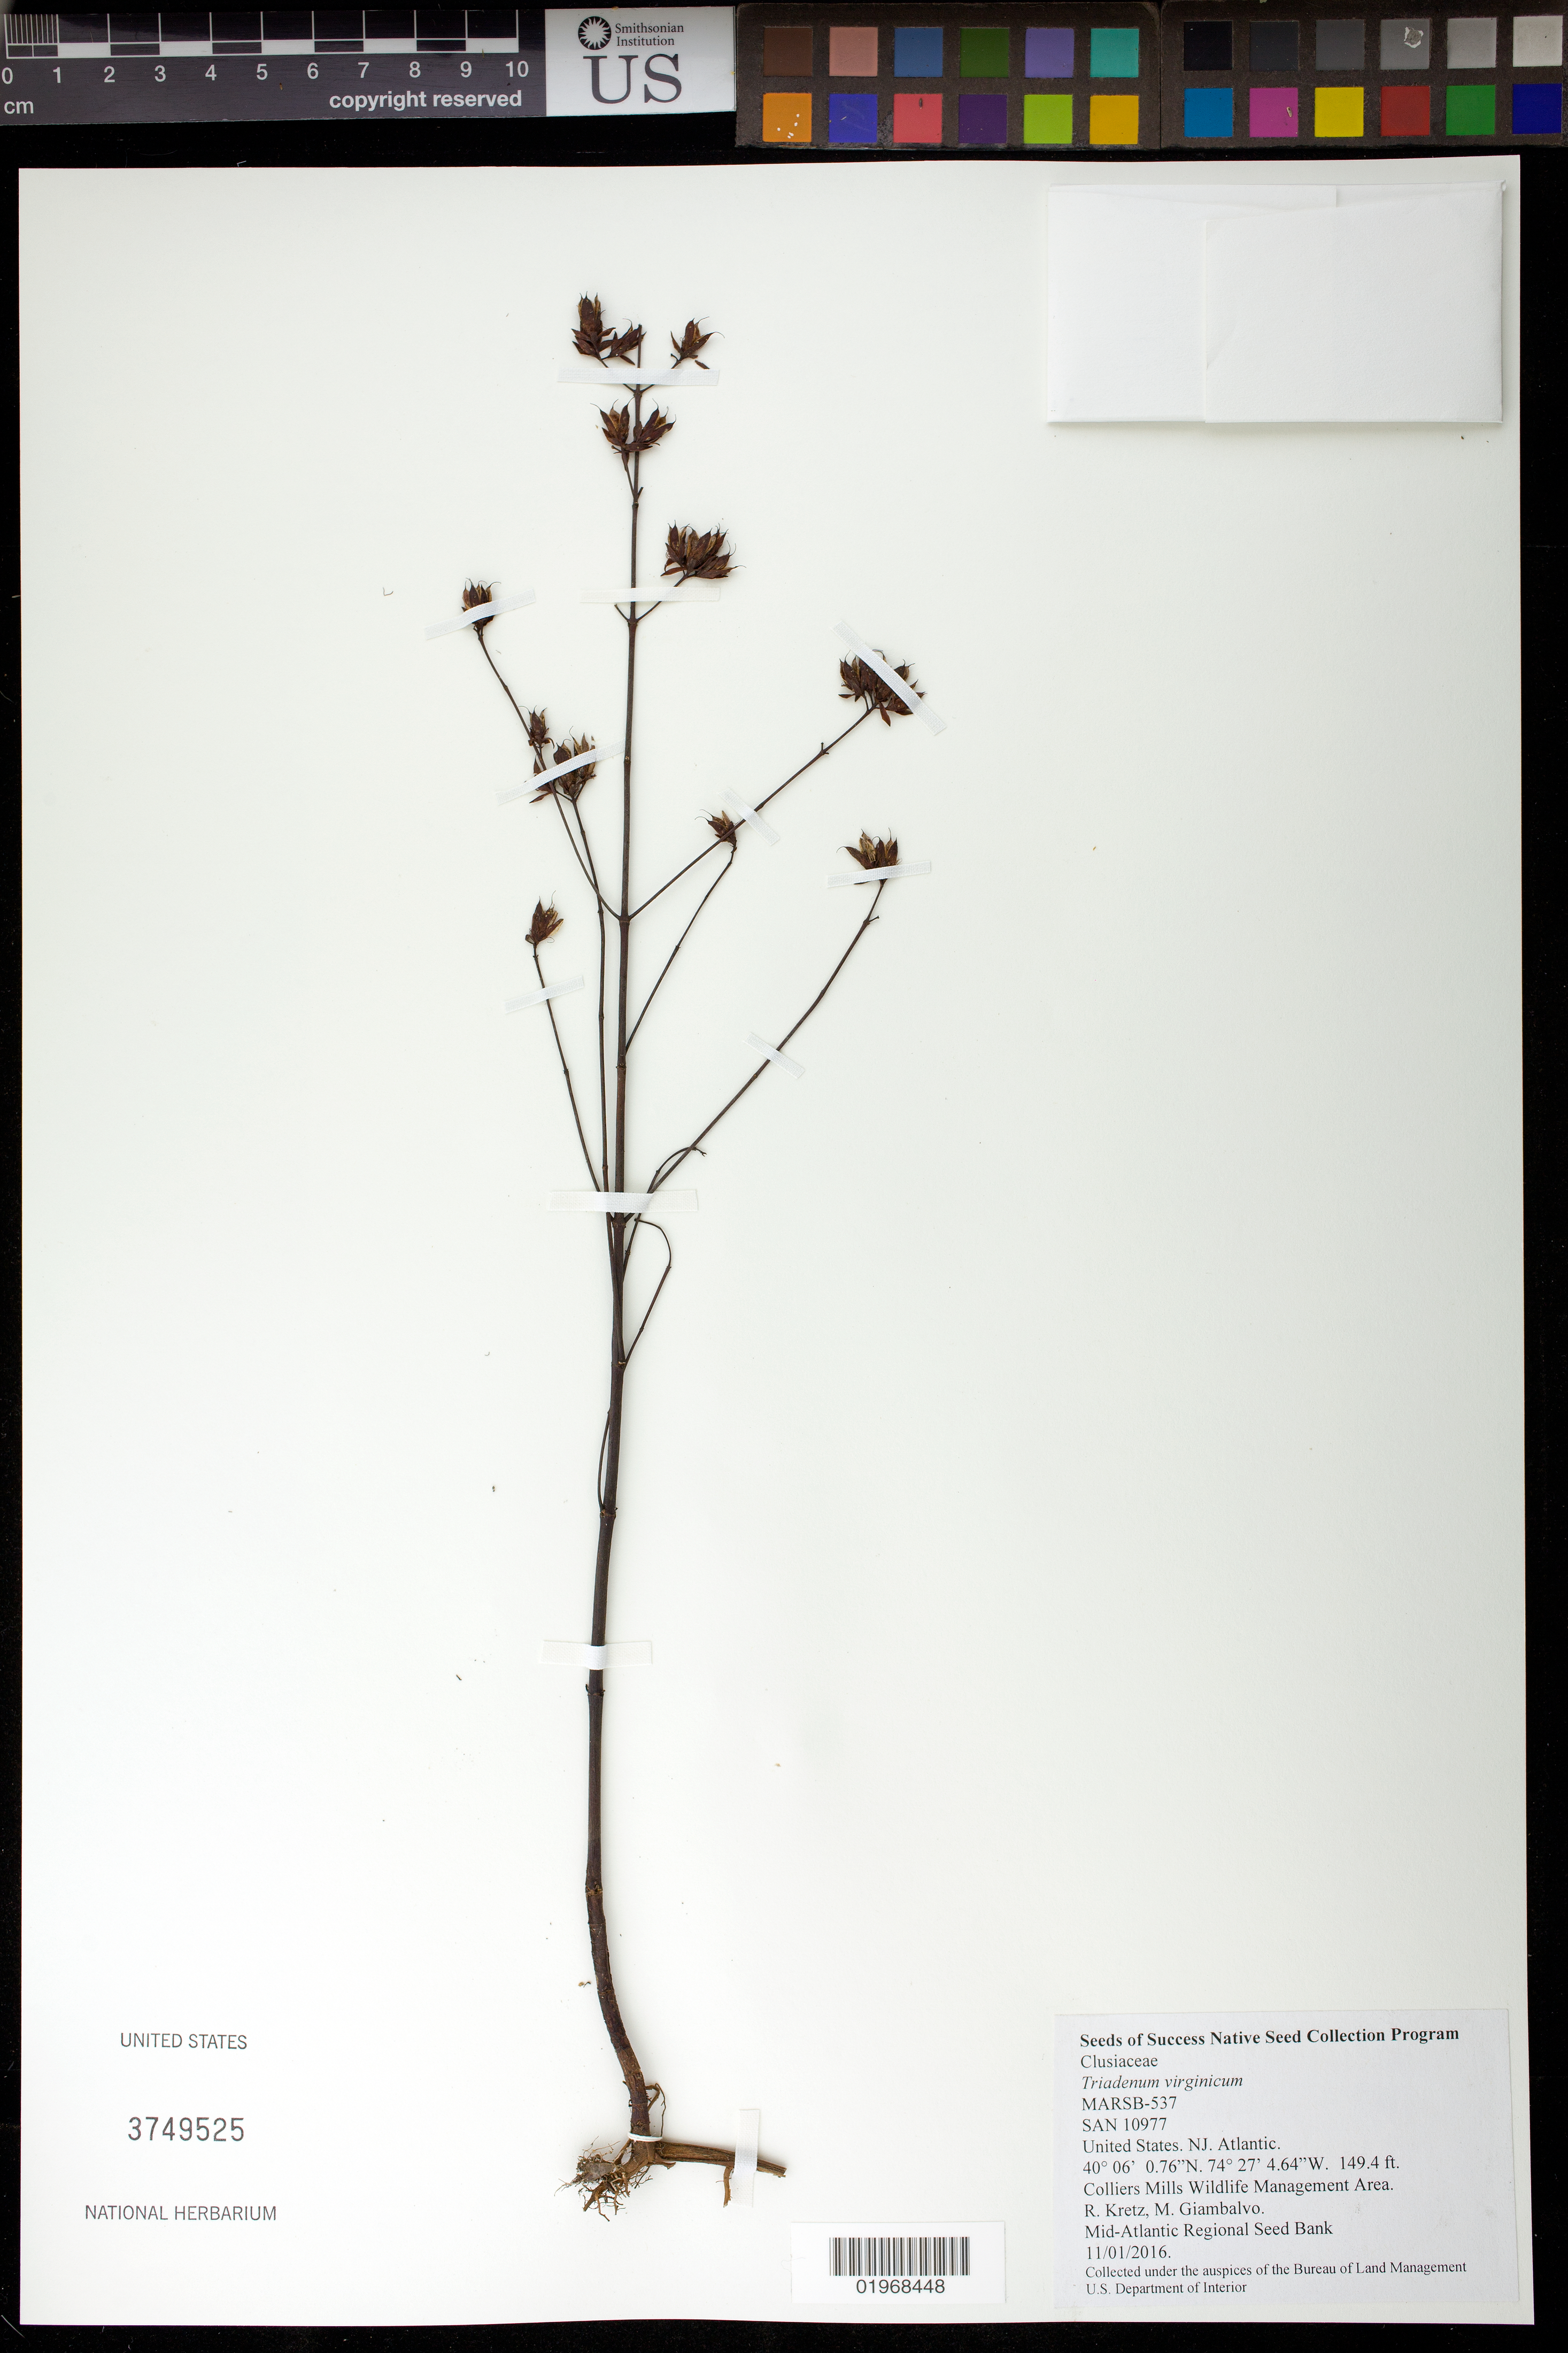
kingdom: Plantae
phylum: Tracheophyta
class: Magnoliopsida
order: Malpighiales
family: Hypericaceae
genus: Triadenum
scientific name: Triadenum virginicum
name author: (L.) Raf.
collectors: R. Kretz & M. Giambalvo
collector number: MARCB-537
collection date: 2016-11-01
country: United States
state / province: New Jersey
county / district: Atlantic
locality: Colliers Mills Wildlife Management Area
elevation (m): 45.5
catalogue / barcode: US 3749525